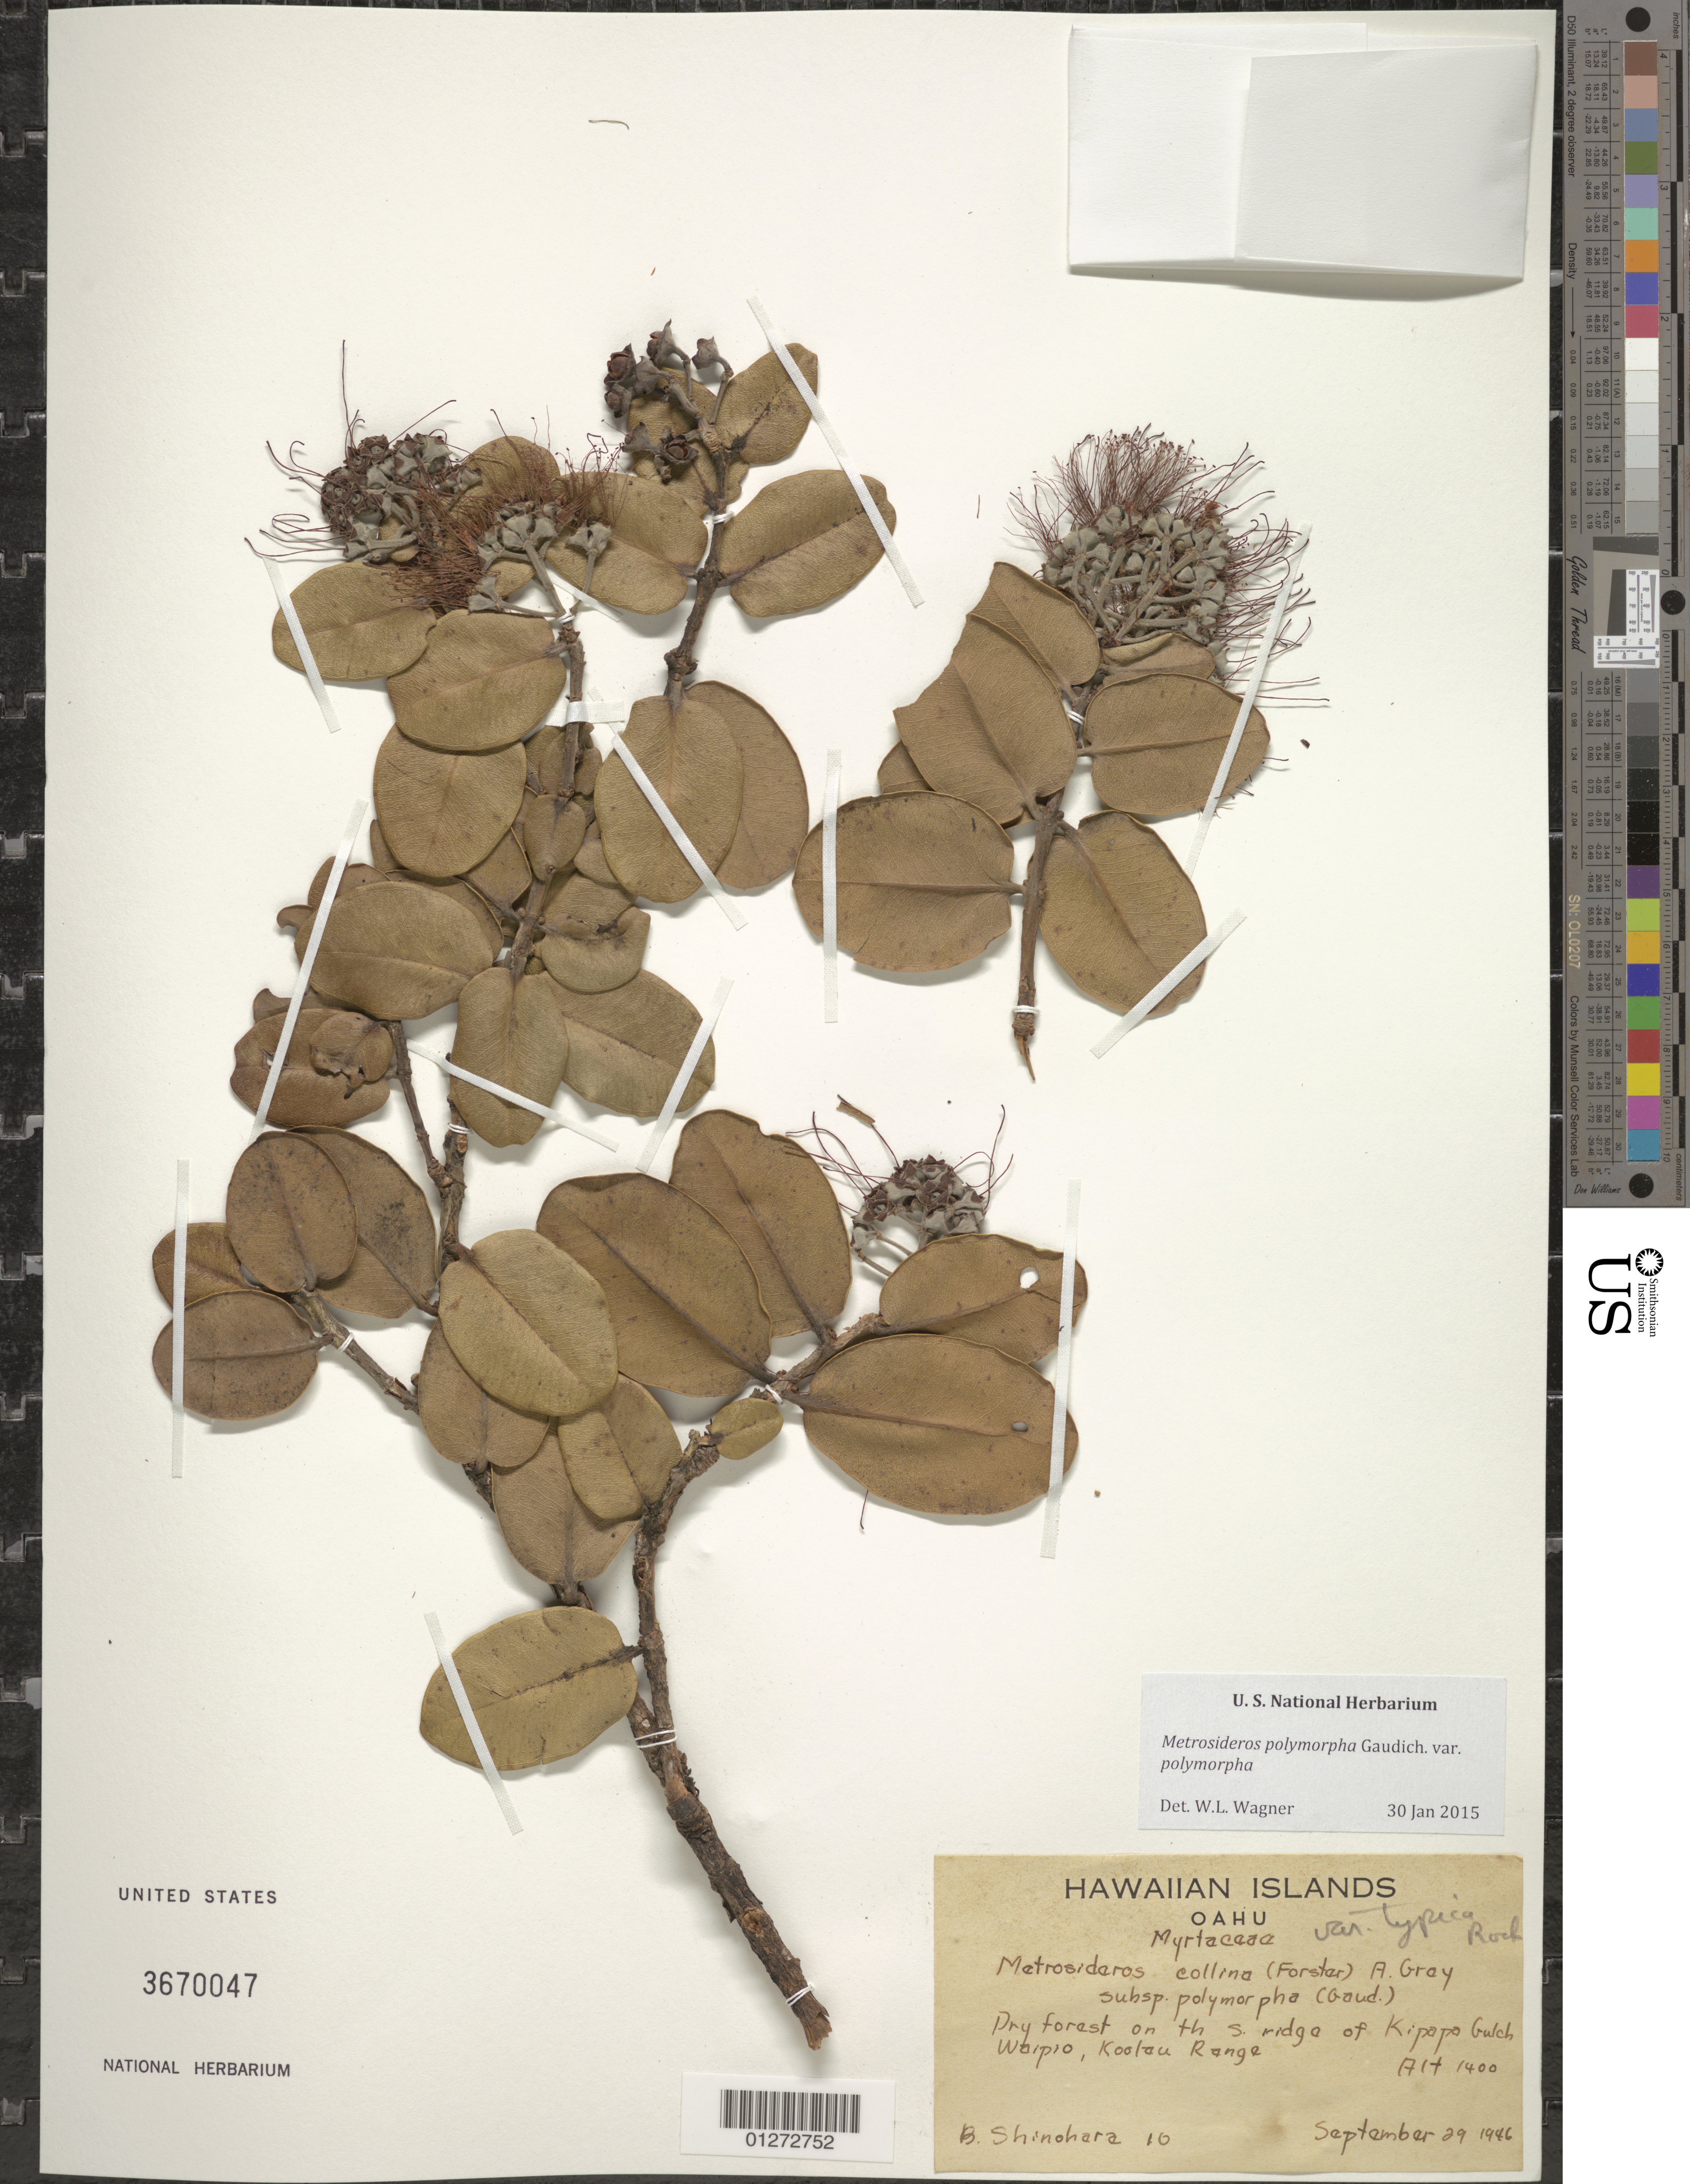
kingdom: Plantae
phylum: Tracheophyta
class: Magnoliopsida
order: Myrtales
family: Myrtaceae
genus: Metrosideros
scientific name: Metrosideros polymorpha var. polymorpha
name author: Gaudich.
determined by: Wagner, W. L., (BOT), Smithsonian Institution - National Museum of Natural History (UNITED STATES)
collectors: B. Shinohara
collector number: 10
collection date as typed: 29 Sep 1946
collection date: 1946-09-29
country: United States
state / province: Hawaii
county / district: Honolulu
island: Oahu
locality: Waipio, Koolau Range, along S. Ridge of Kipapa Gulch.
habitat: Dry forest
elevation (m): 427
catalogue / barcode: US 3670047